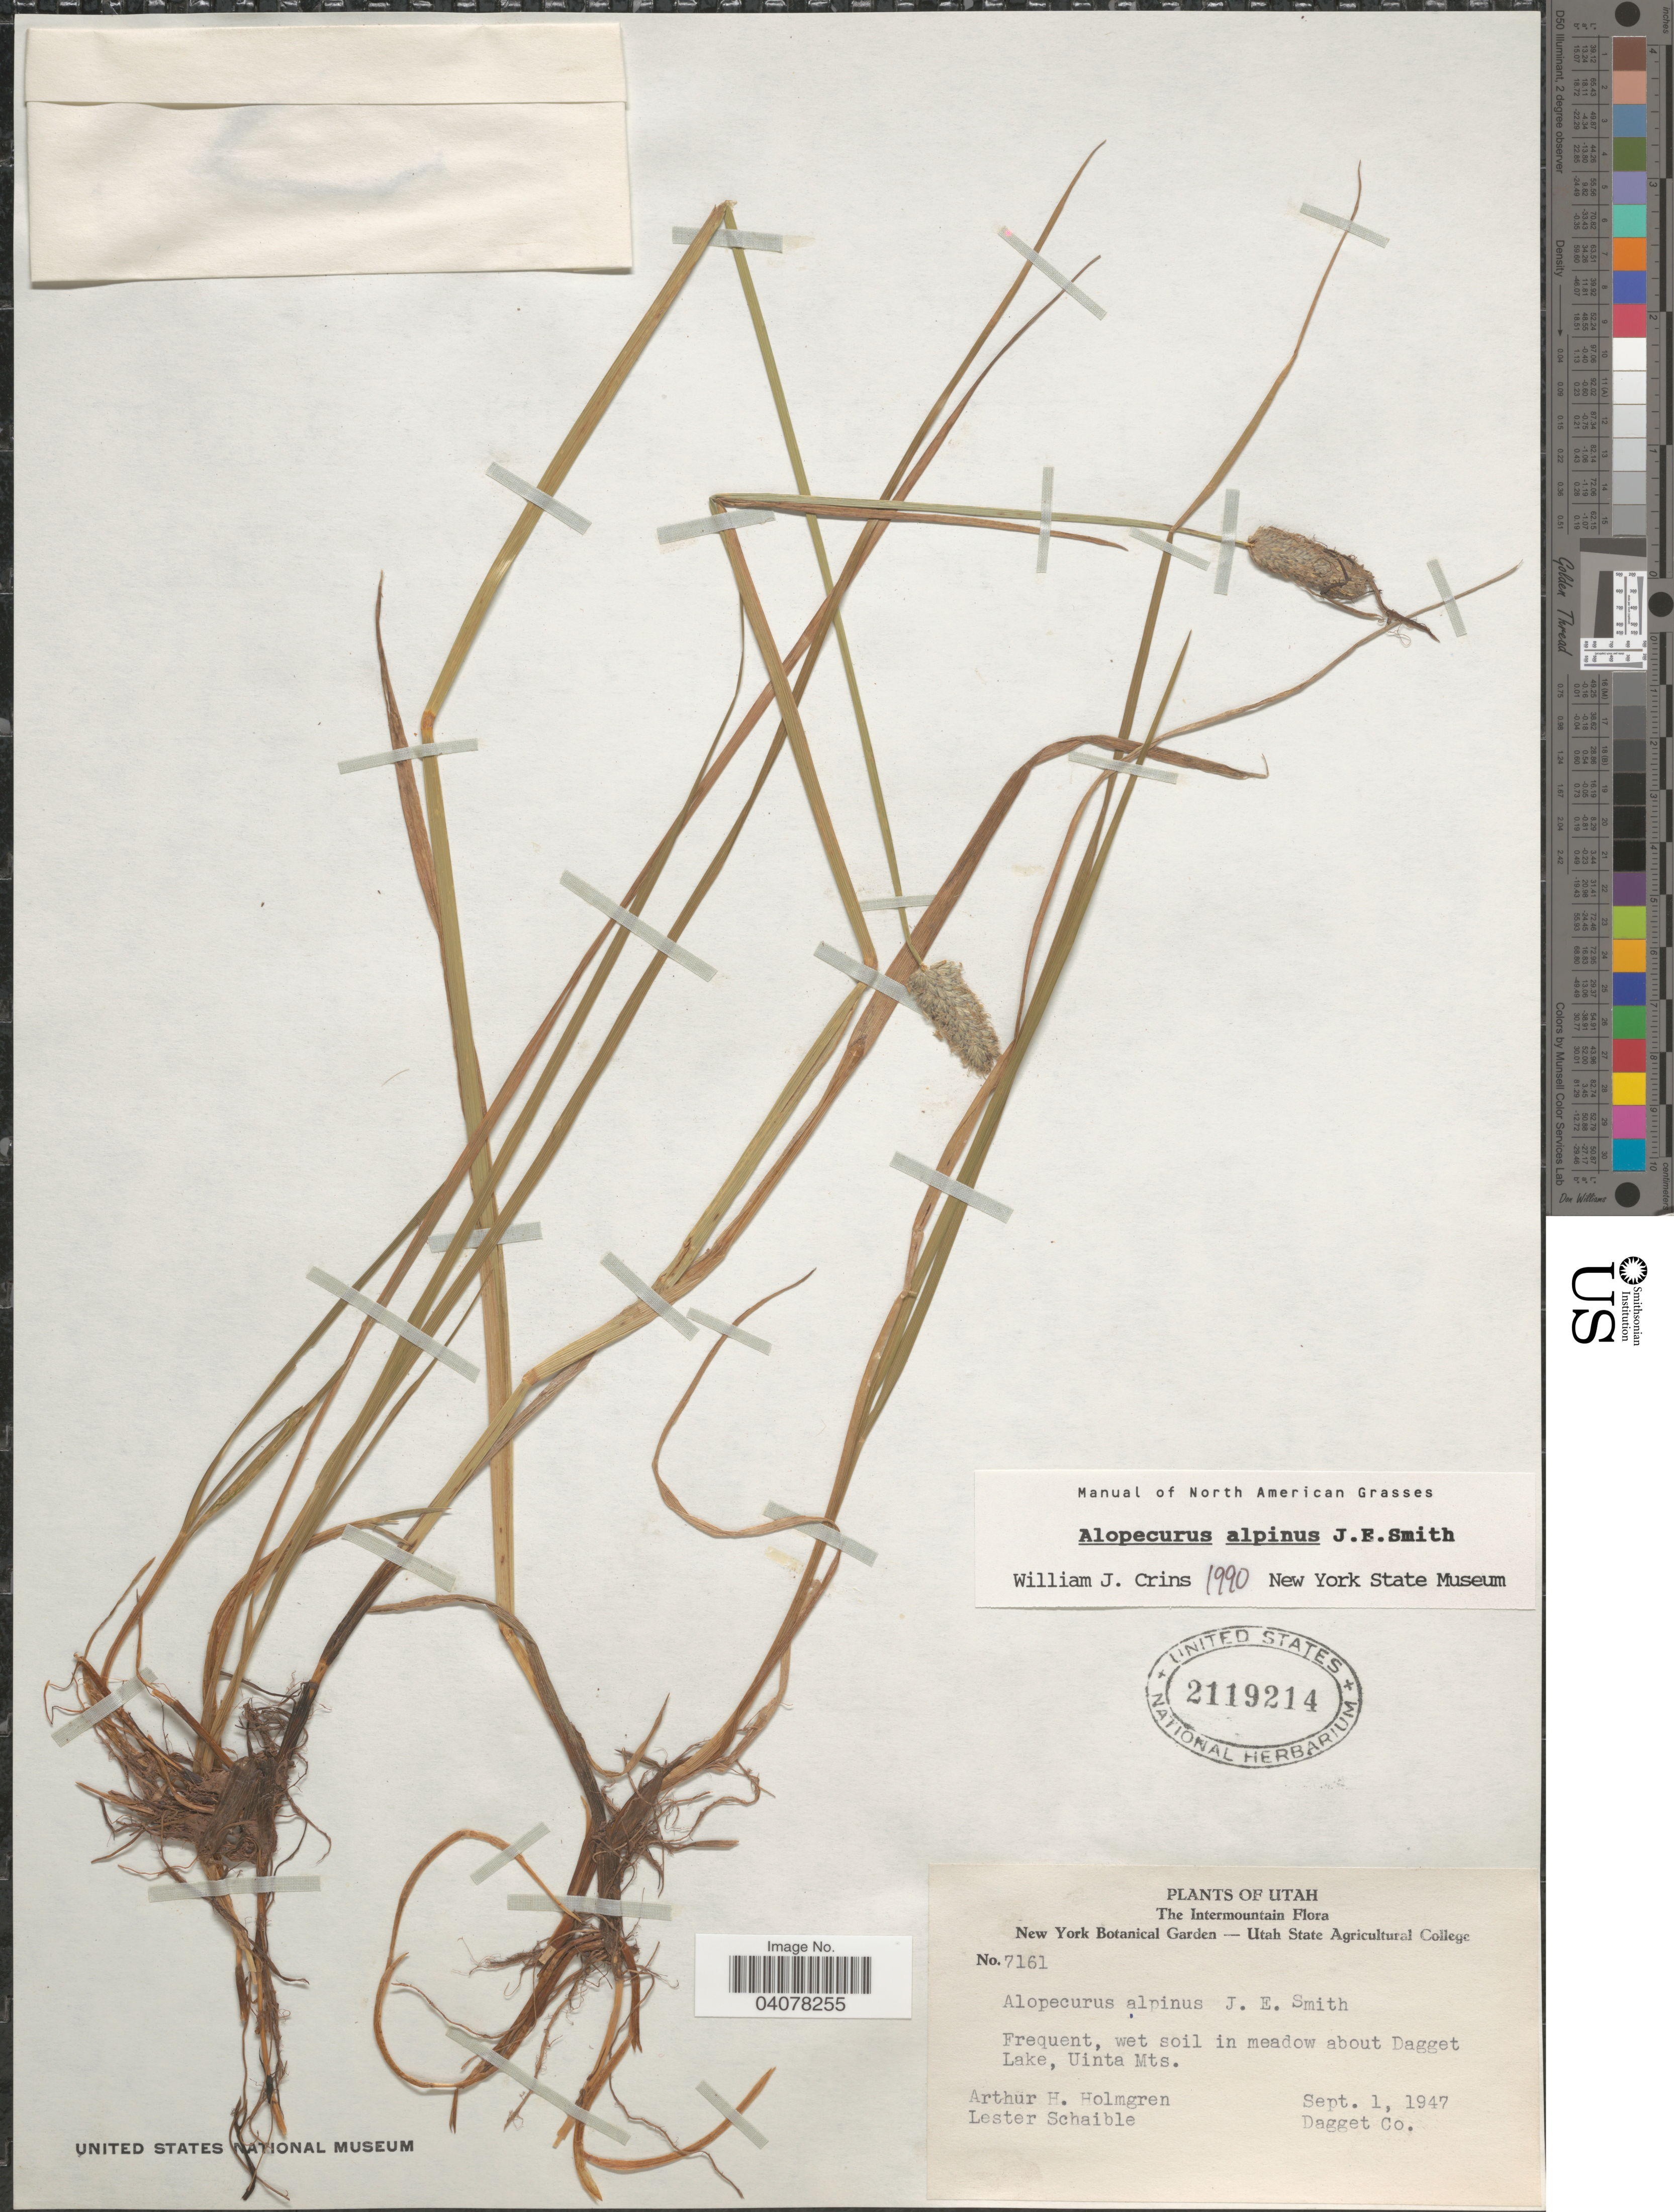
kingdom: Plantae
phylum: Tracheophyta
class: Liliopsida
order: Poales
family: Poaceae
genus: Alopecurus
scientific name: Alopecurus aequalis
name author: Sobol.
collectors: A. H. Holmgren & L. Schaible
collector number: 7161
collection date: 1947-09-01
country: United States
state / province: Utah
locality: The Intermountain. Wet soil in meadow about Dagget Lake, Uinta Mts. Dagget Co.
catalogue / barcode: US 2119214